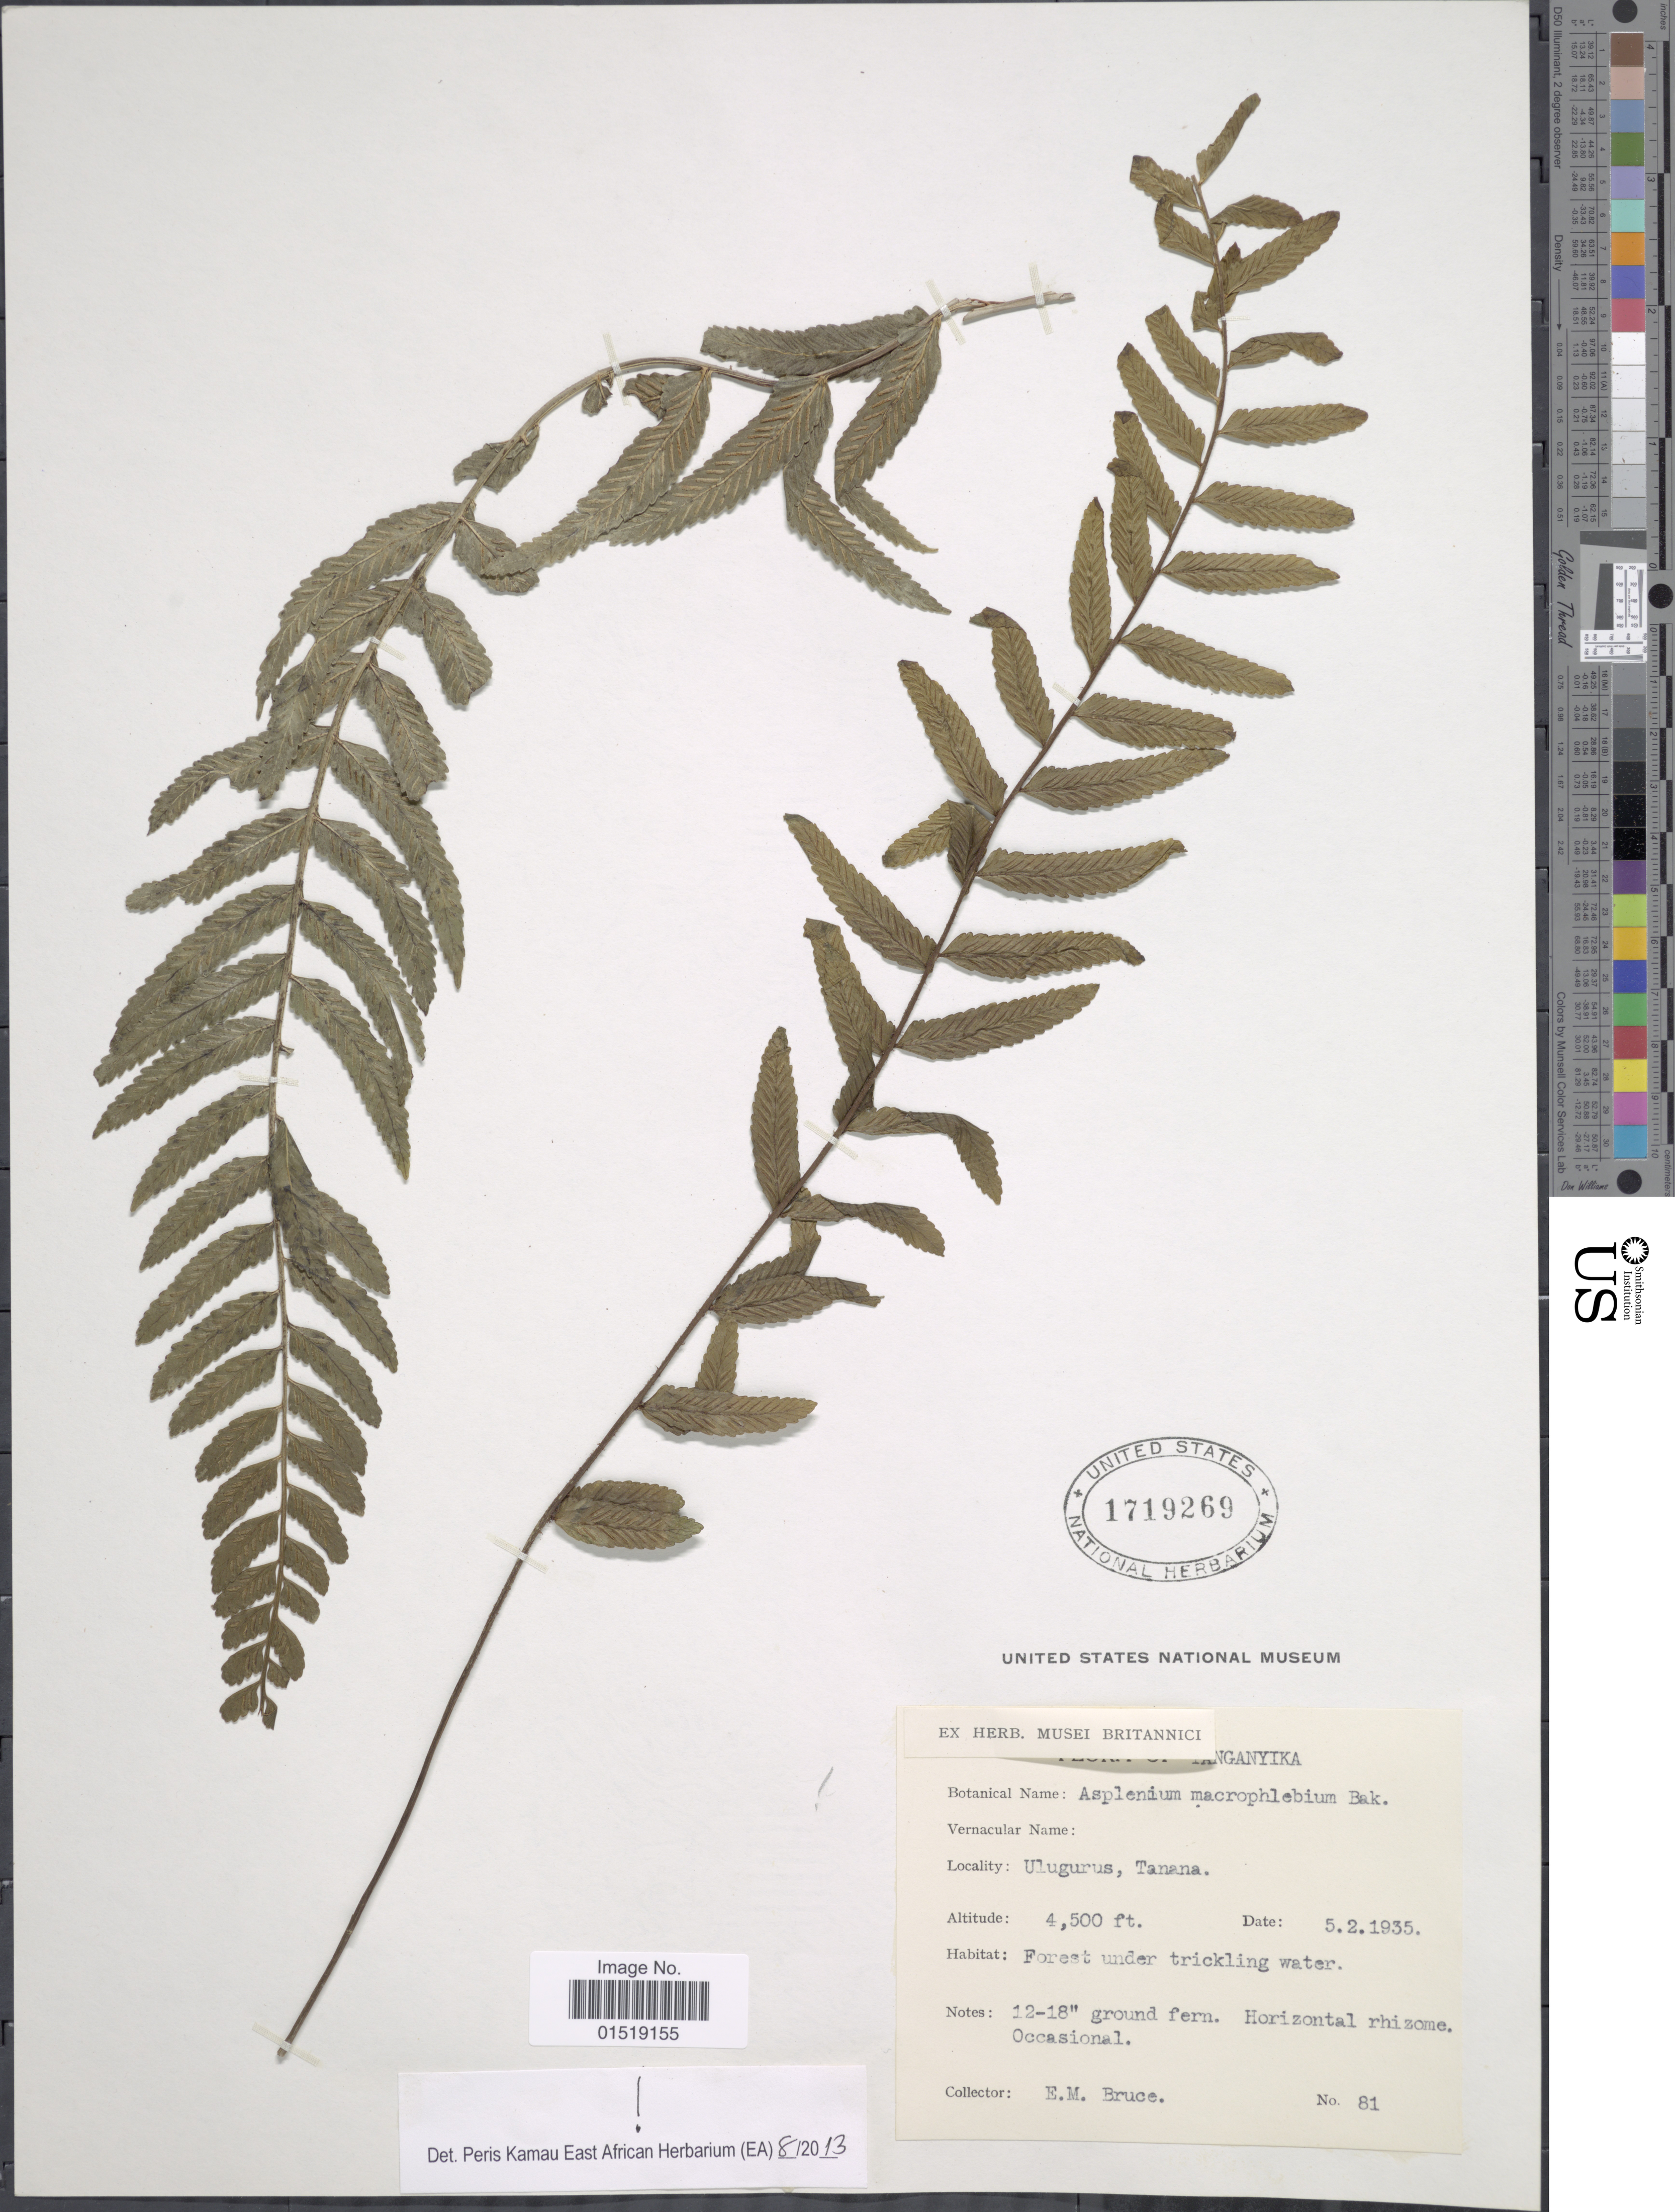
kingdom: Plantae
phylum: Tracheophyta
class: Polypodiopsida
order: Polypodiales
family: Aspleniaceae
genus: Asplenium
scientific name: Asplenium macrophlebium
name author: Baker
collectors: E. Bruce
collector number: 81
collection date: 1935-02-05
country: Tanzania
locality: Tanganyika. Ulugurus, Tanana.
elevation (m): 1372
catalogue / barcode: US 1719269